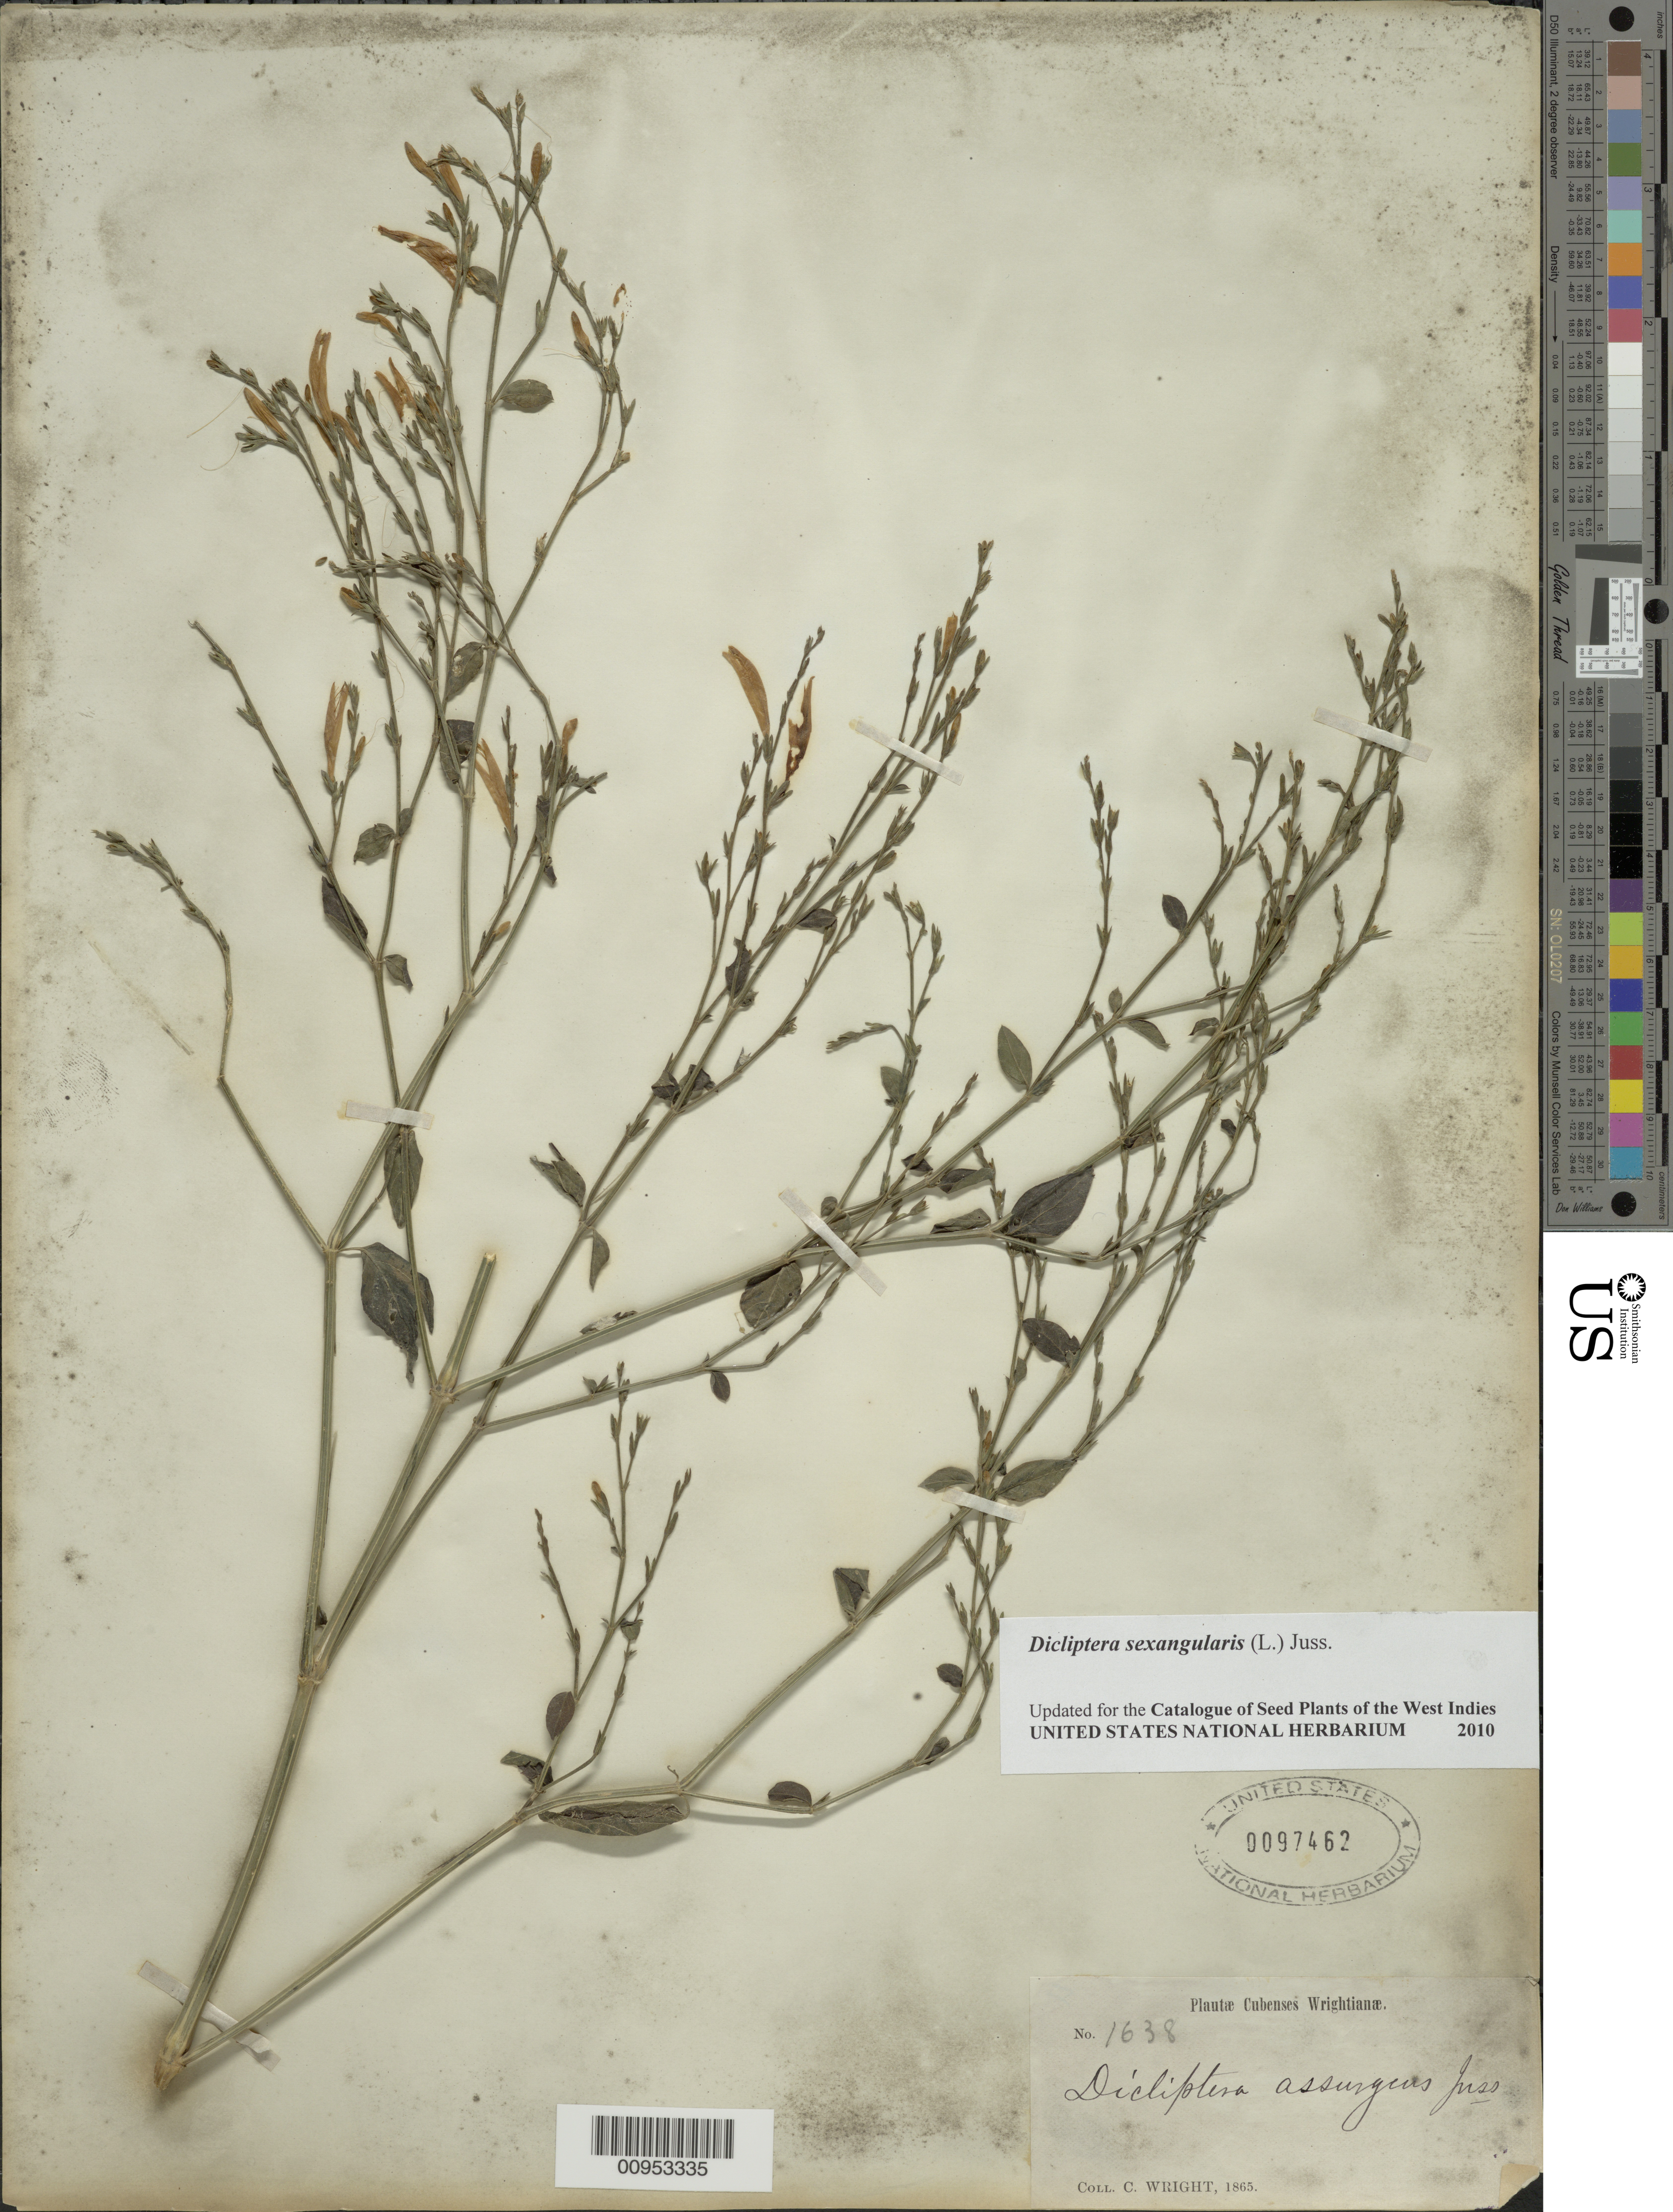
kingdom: Plantae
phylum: Tracheophyta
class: Magnoliopsida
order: Lamiales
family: Acanthaceae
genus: Dicliptera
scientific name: Dicliptera sexangularis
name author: (L.) Juss.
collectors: C. Wright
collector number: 1638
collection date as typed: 1865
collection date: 1865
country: Cuba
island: Cuba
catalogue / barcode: US 97462